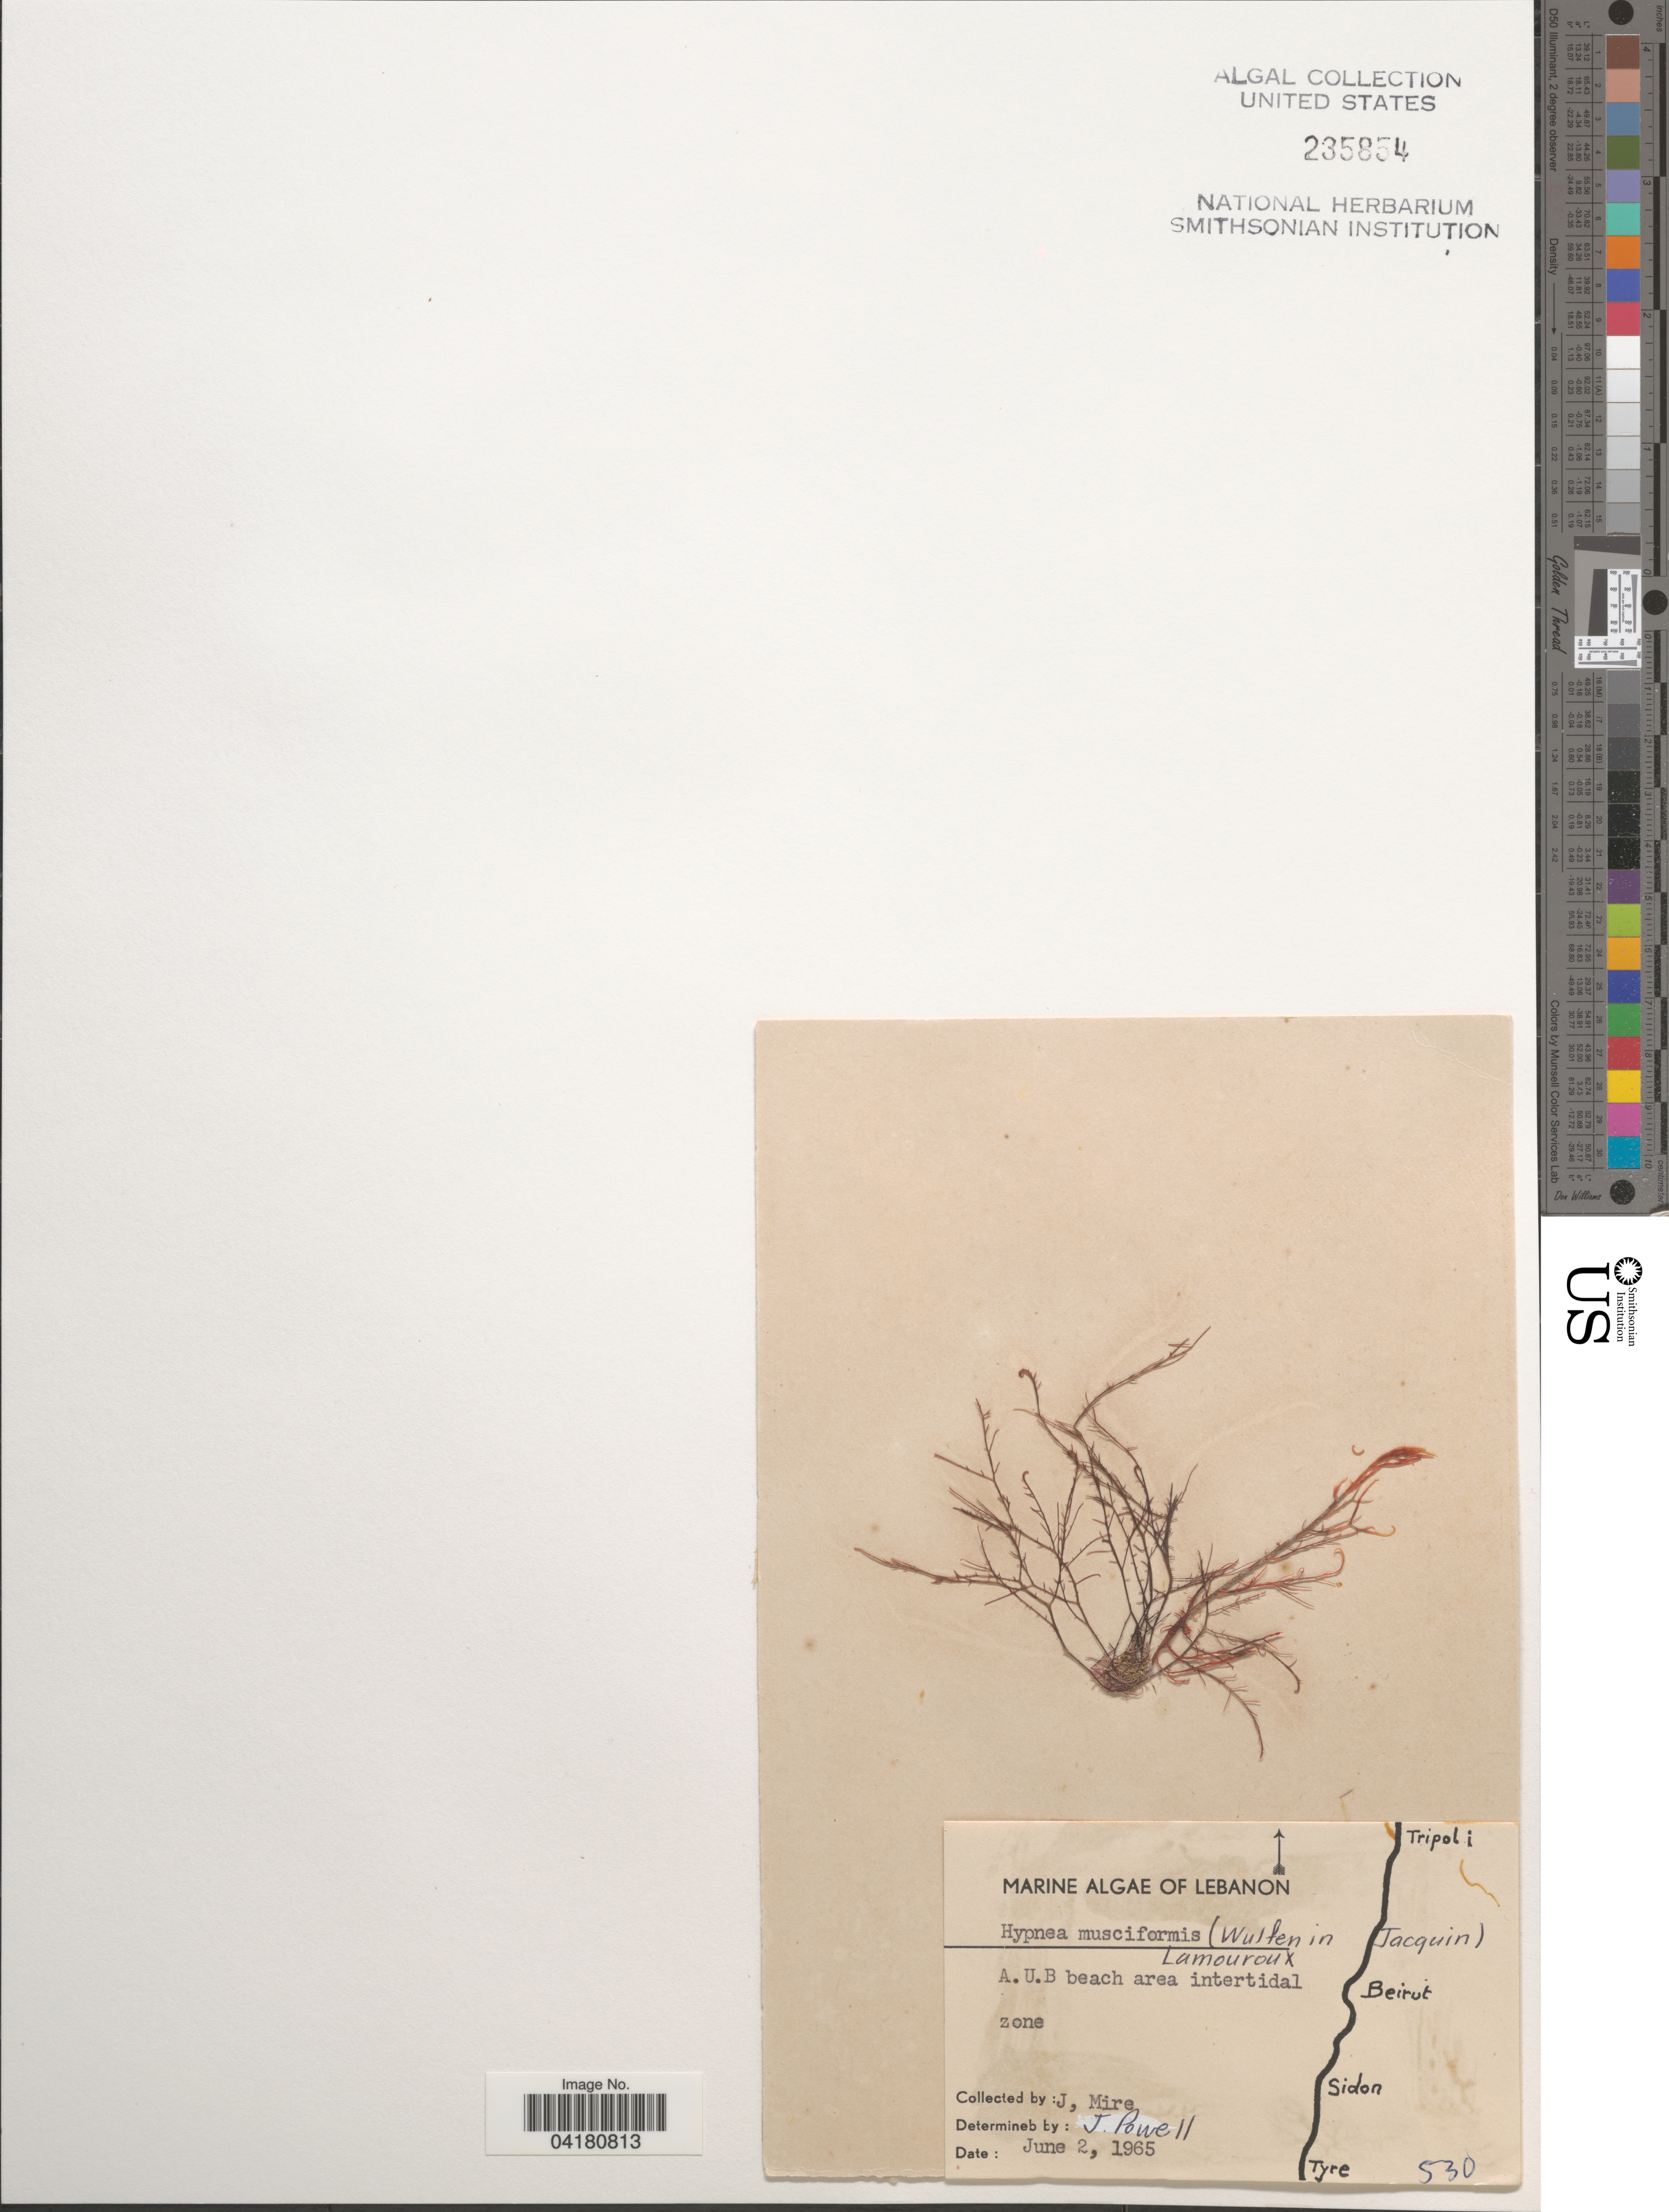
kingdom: Plantae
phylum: Rhodophyta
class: Florideophyceae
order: Gigartinales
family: Cystocloniaceae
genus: Hypnea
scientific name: Hypnea musciformis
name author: (Wulfen) J.V.Lamouroux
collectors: J. Mire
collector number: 530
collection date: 1965-06-02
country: Lebanon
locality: A.U.B. beach area intertidal zone.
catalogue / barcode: US 235854